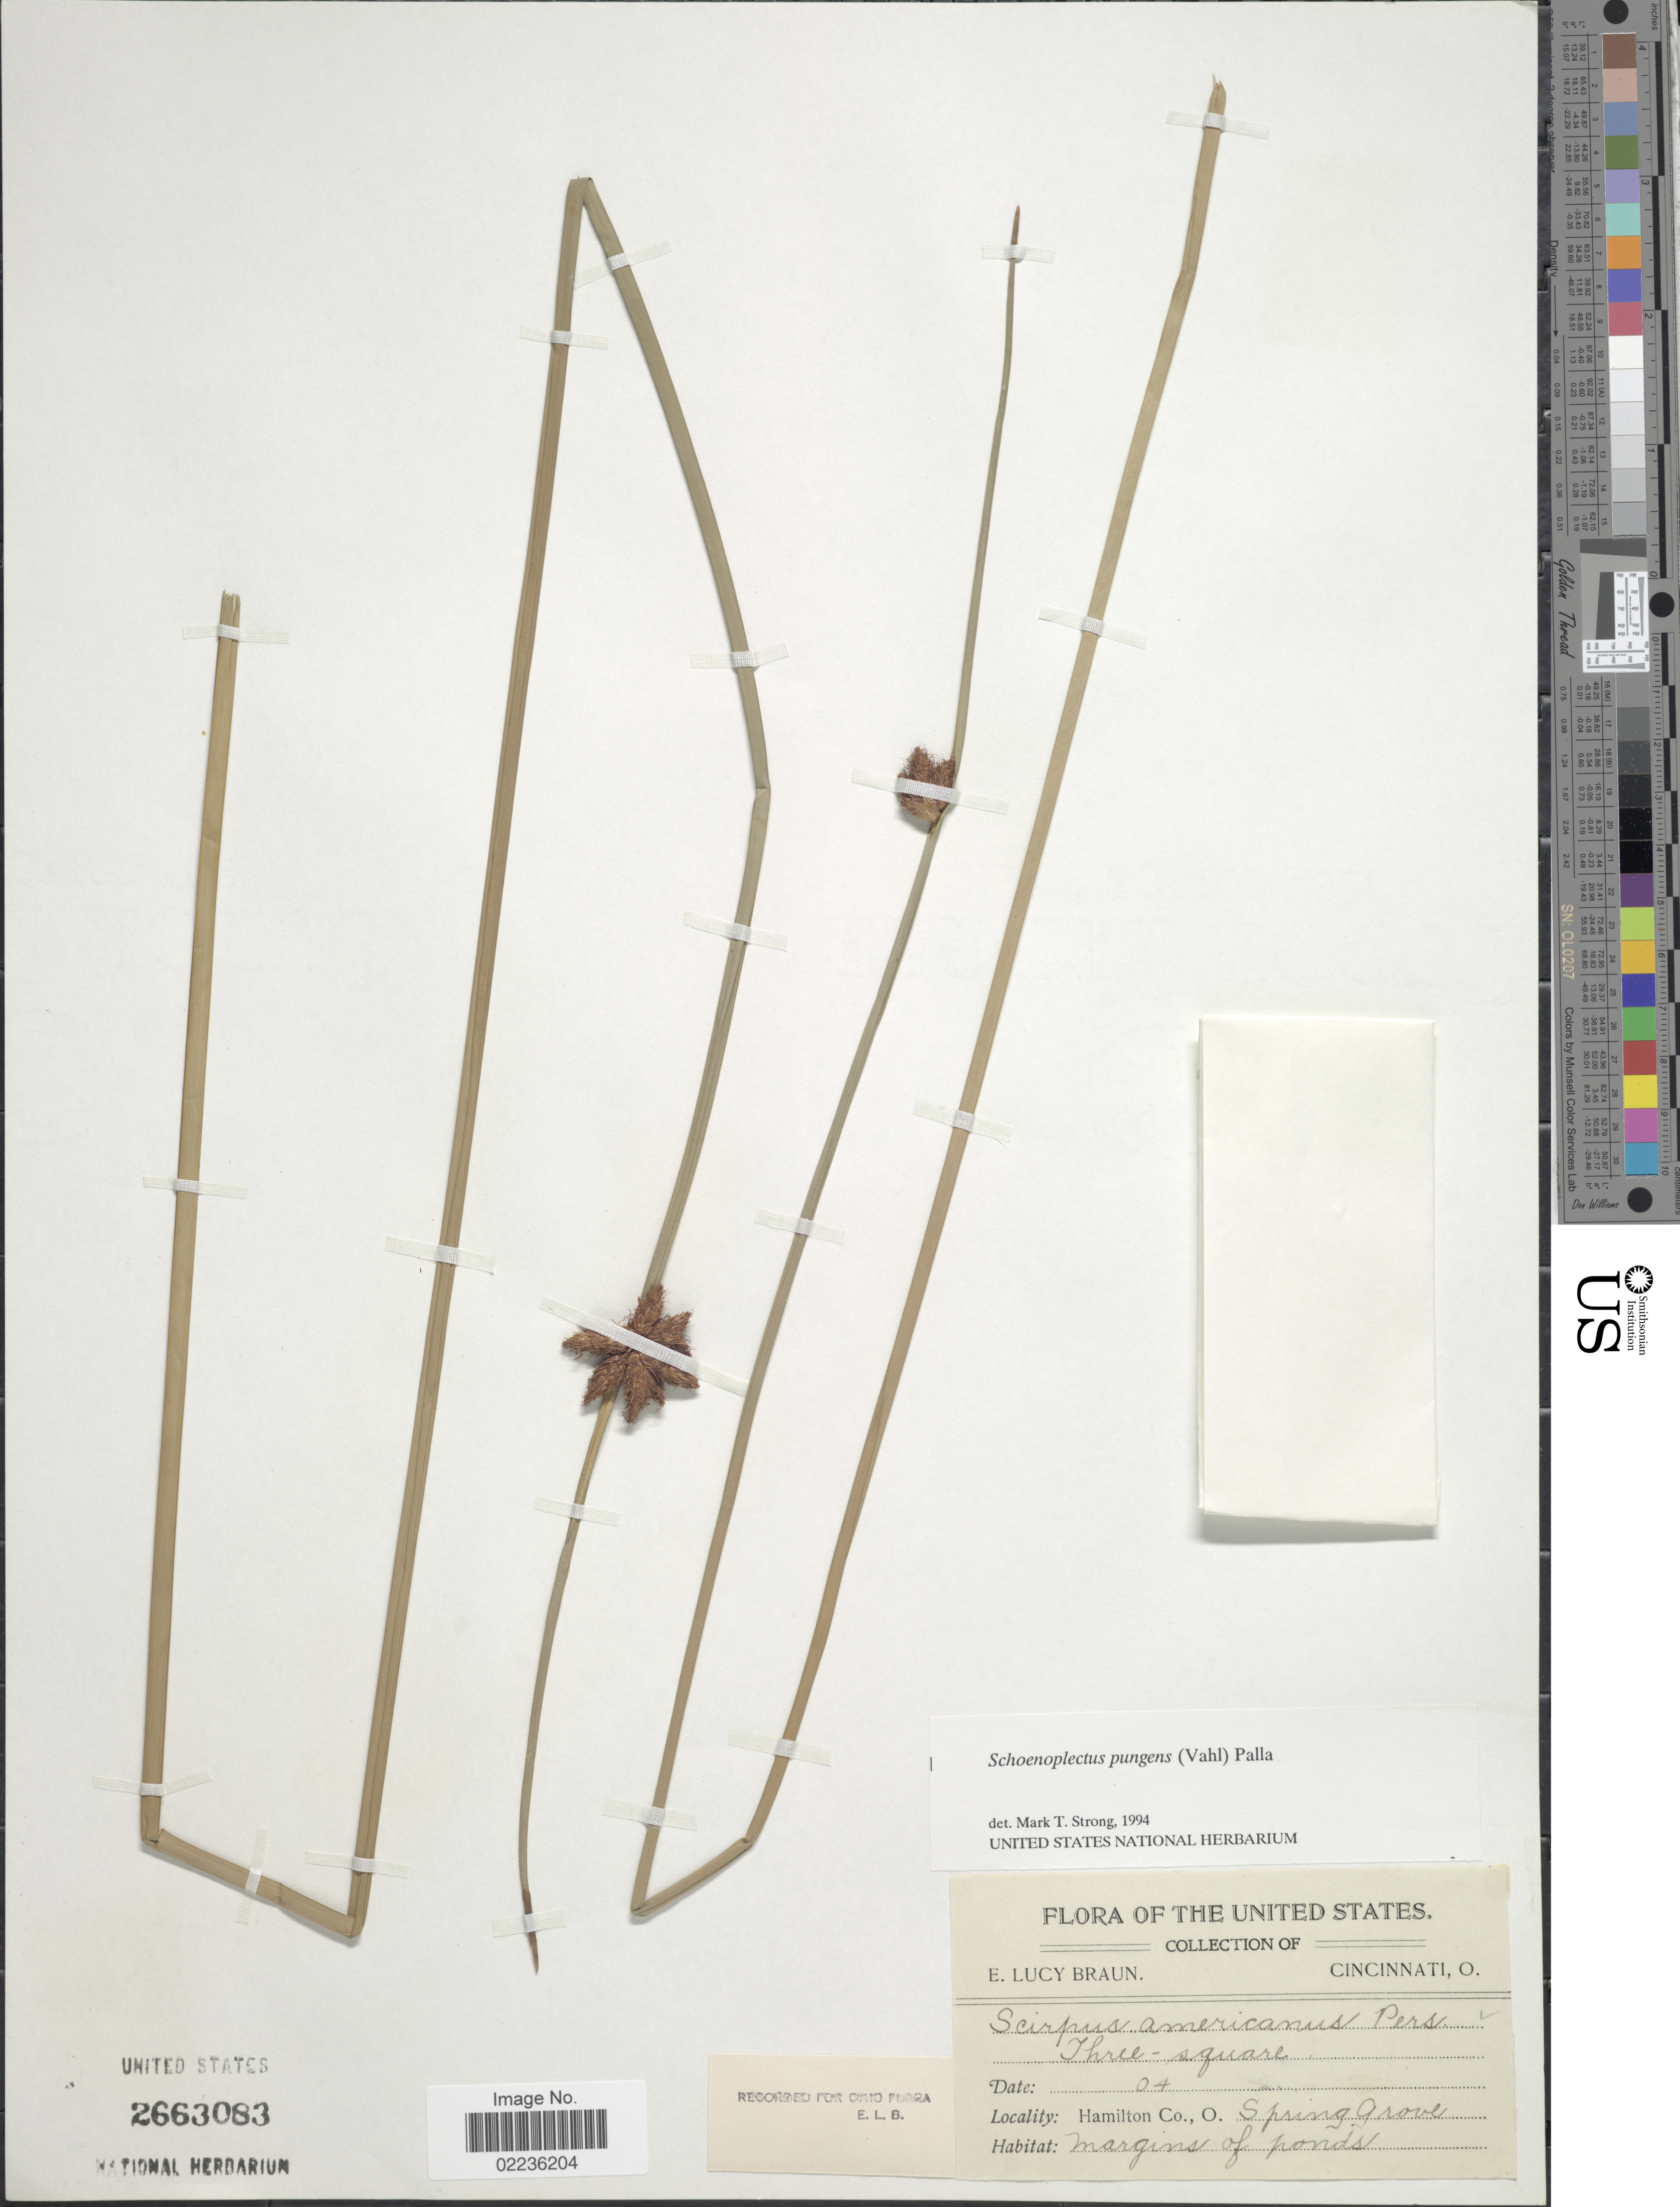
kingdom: Plantae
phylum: Tracheophyta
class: Liliopsida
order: Poales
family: Cyperaceae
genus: Schoenoplectus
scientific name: Schoenoplectus pungens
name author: (Vahl) Palla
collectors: E. L. Braun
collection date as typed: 4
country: United States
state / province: Ohio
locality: Hamilton Co., O. Spring Grove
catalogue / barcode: US 2663083